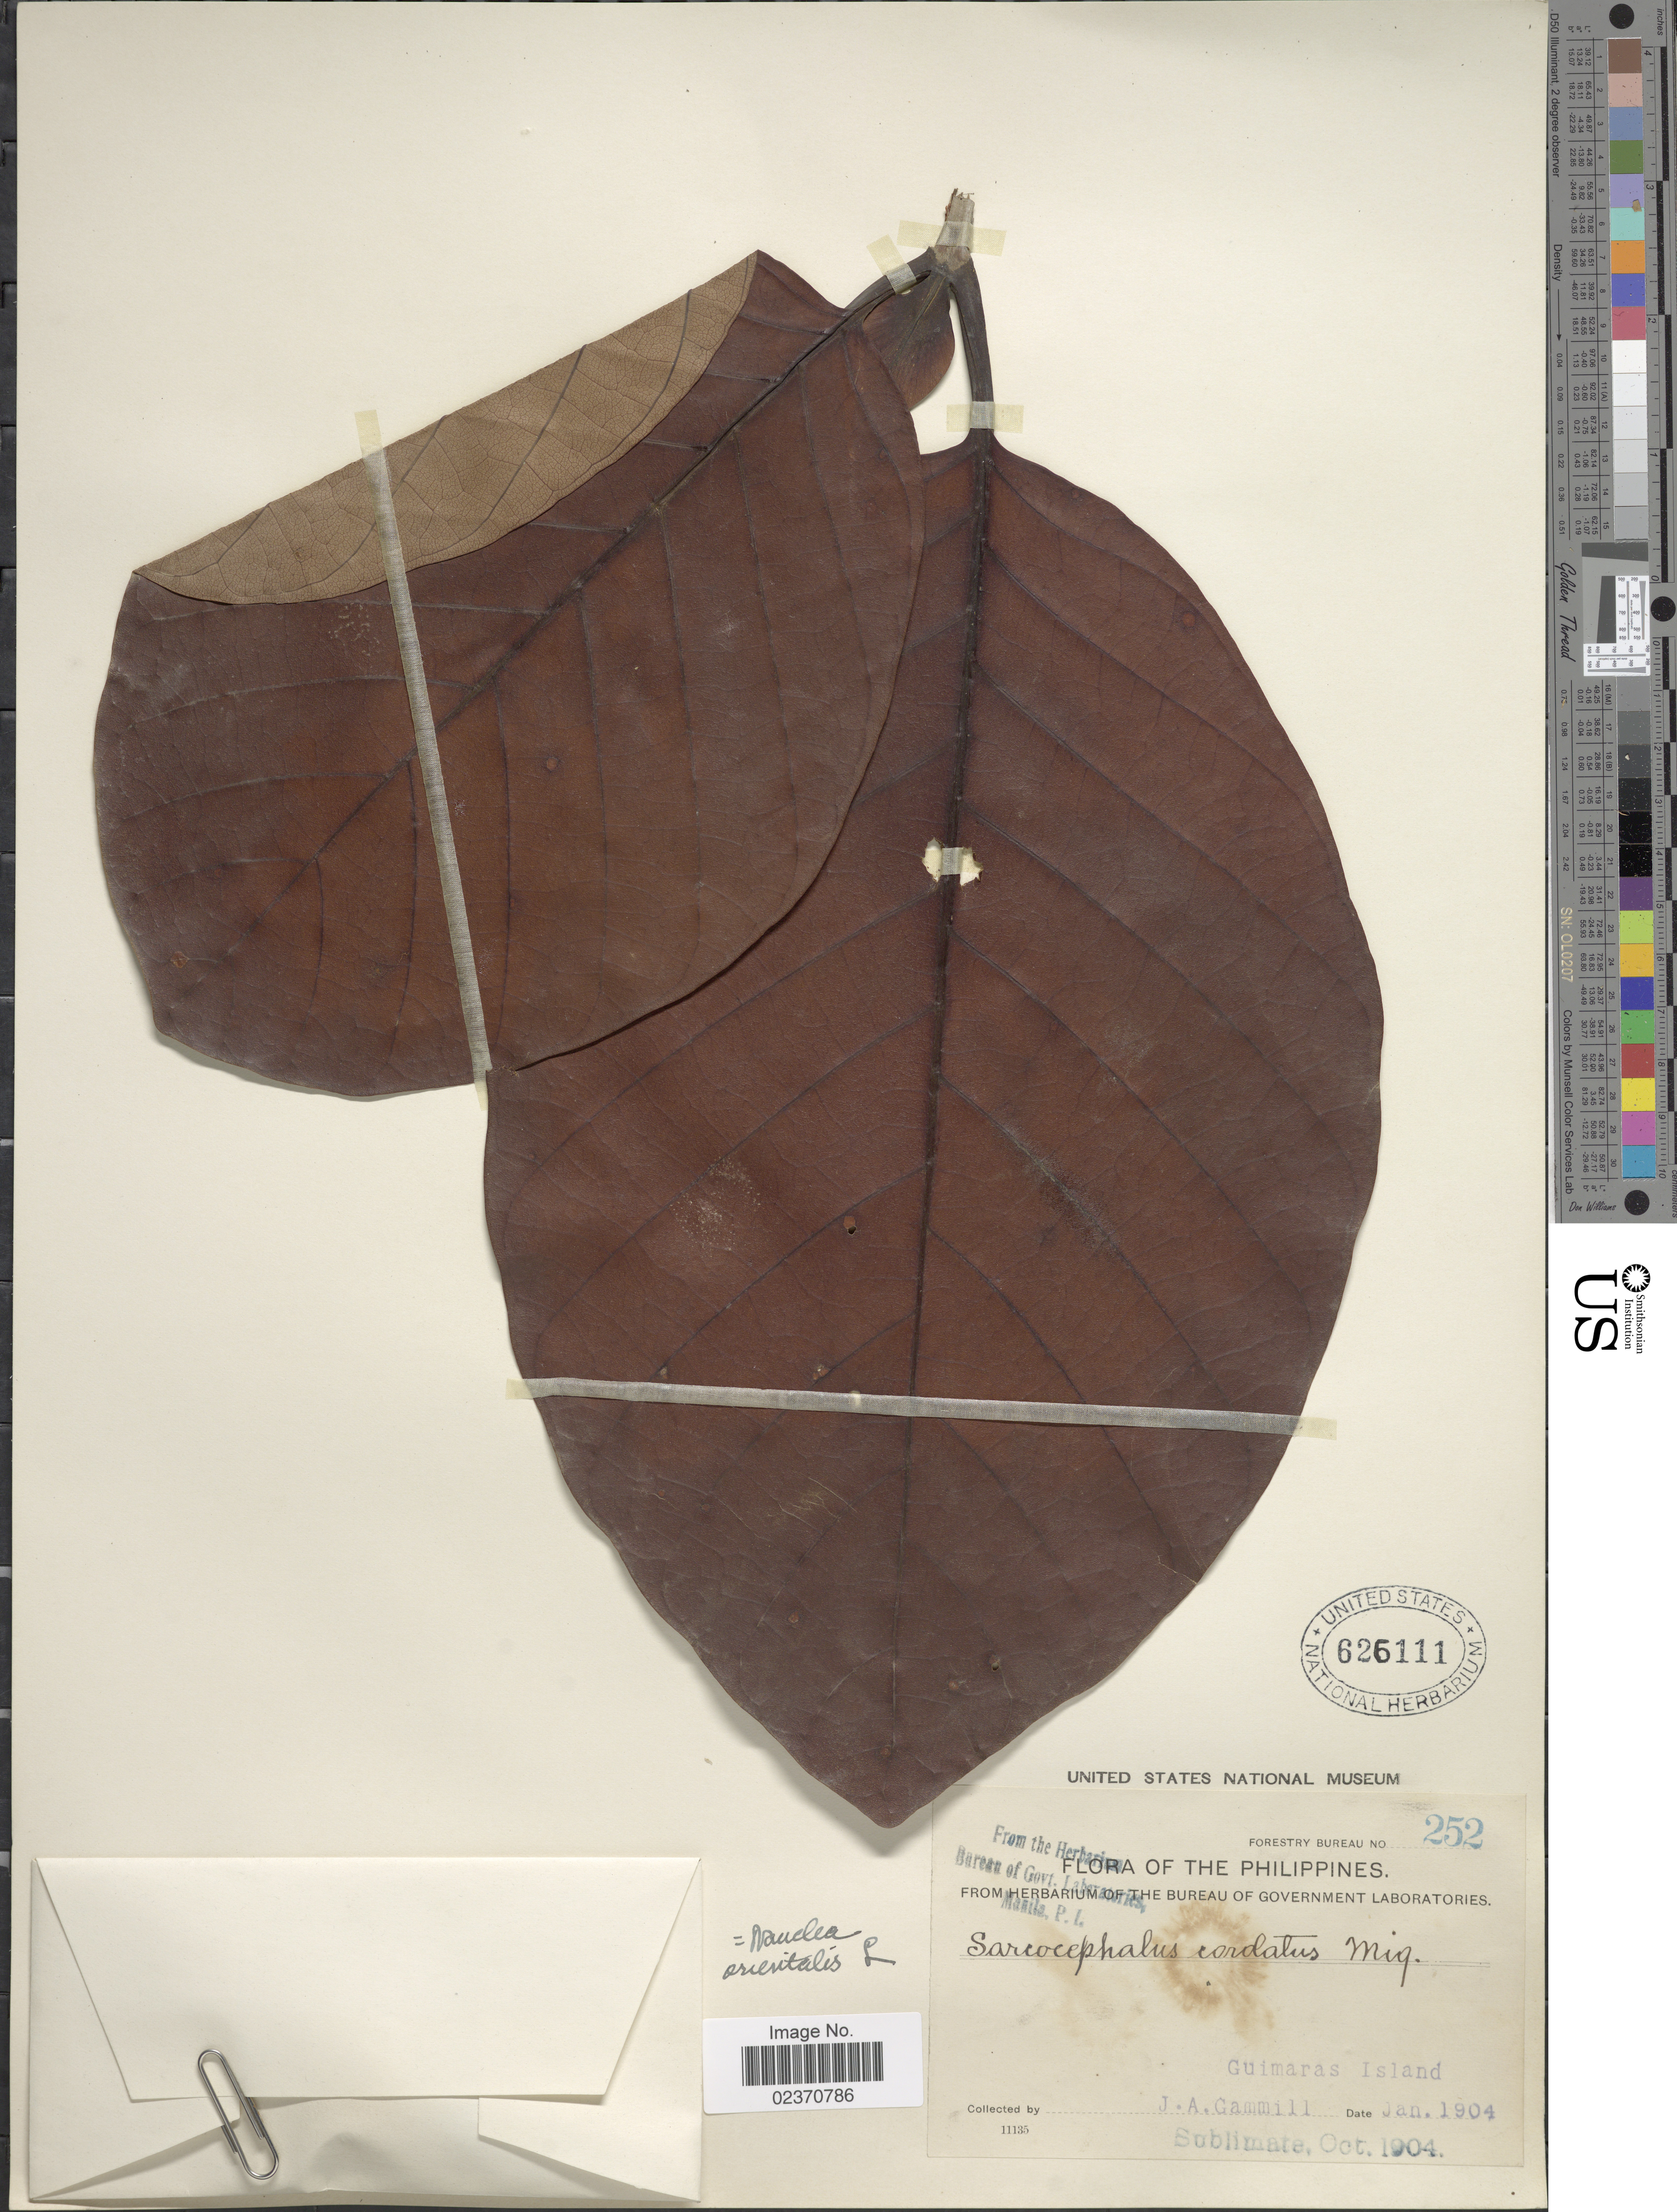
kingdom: Plantae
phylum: Tracheophyta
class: Magnoliopsida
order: Gentianales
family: Rubiaceae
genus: Nauclea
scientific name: Nauclea orientalis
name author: (L.) L.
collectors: J. Gammill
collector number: Forestry Bureau 252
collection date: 1904-01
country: Philippines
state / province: Western Visayas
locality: Guimaras Island.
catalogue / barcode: US 626111